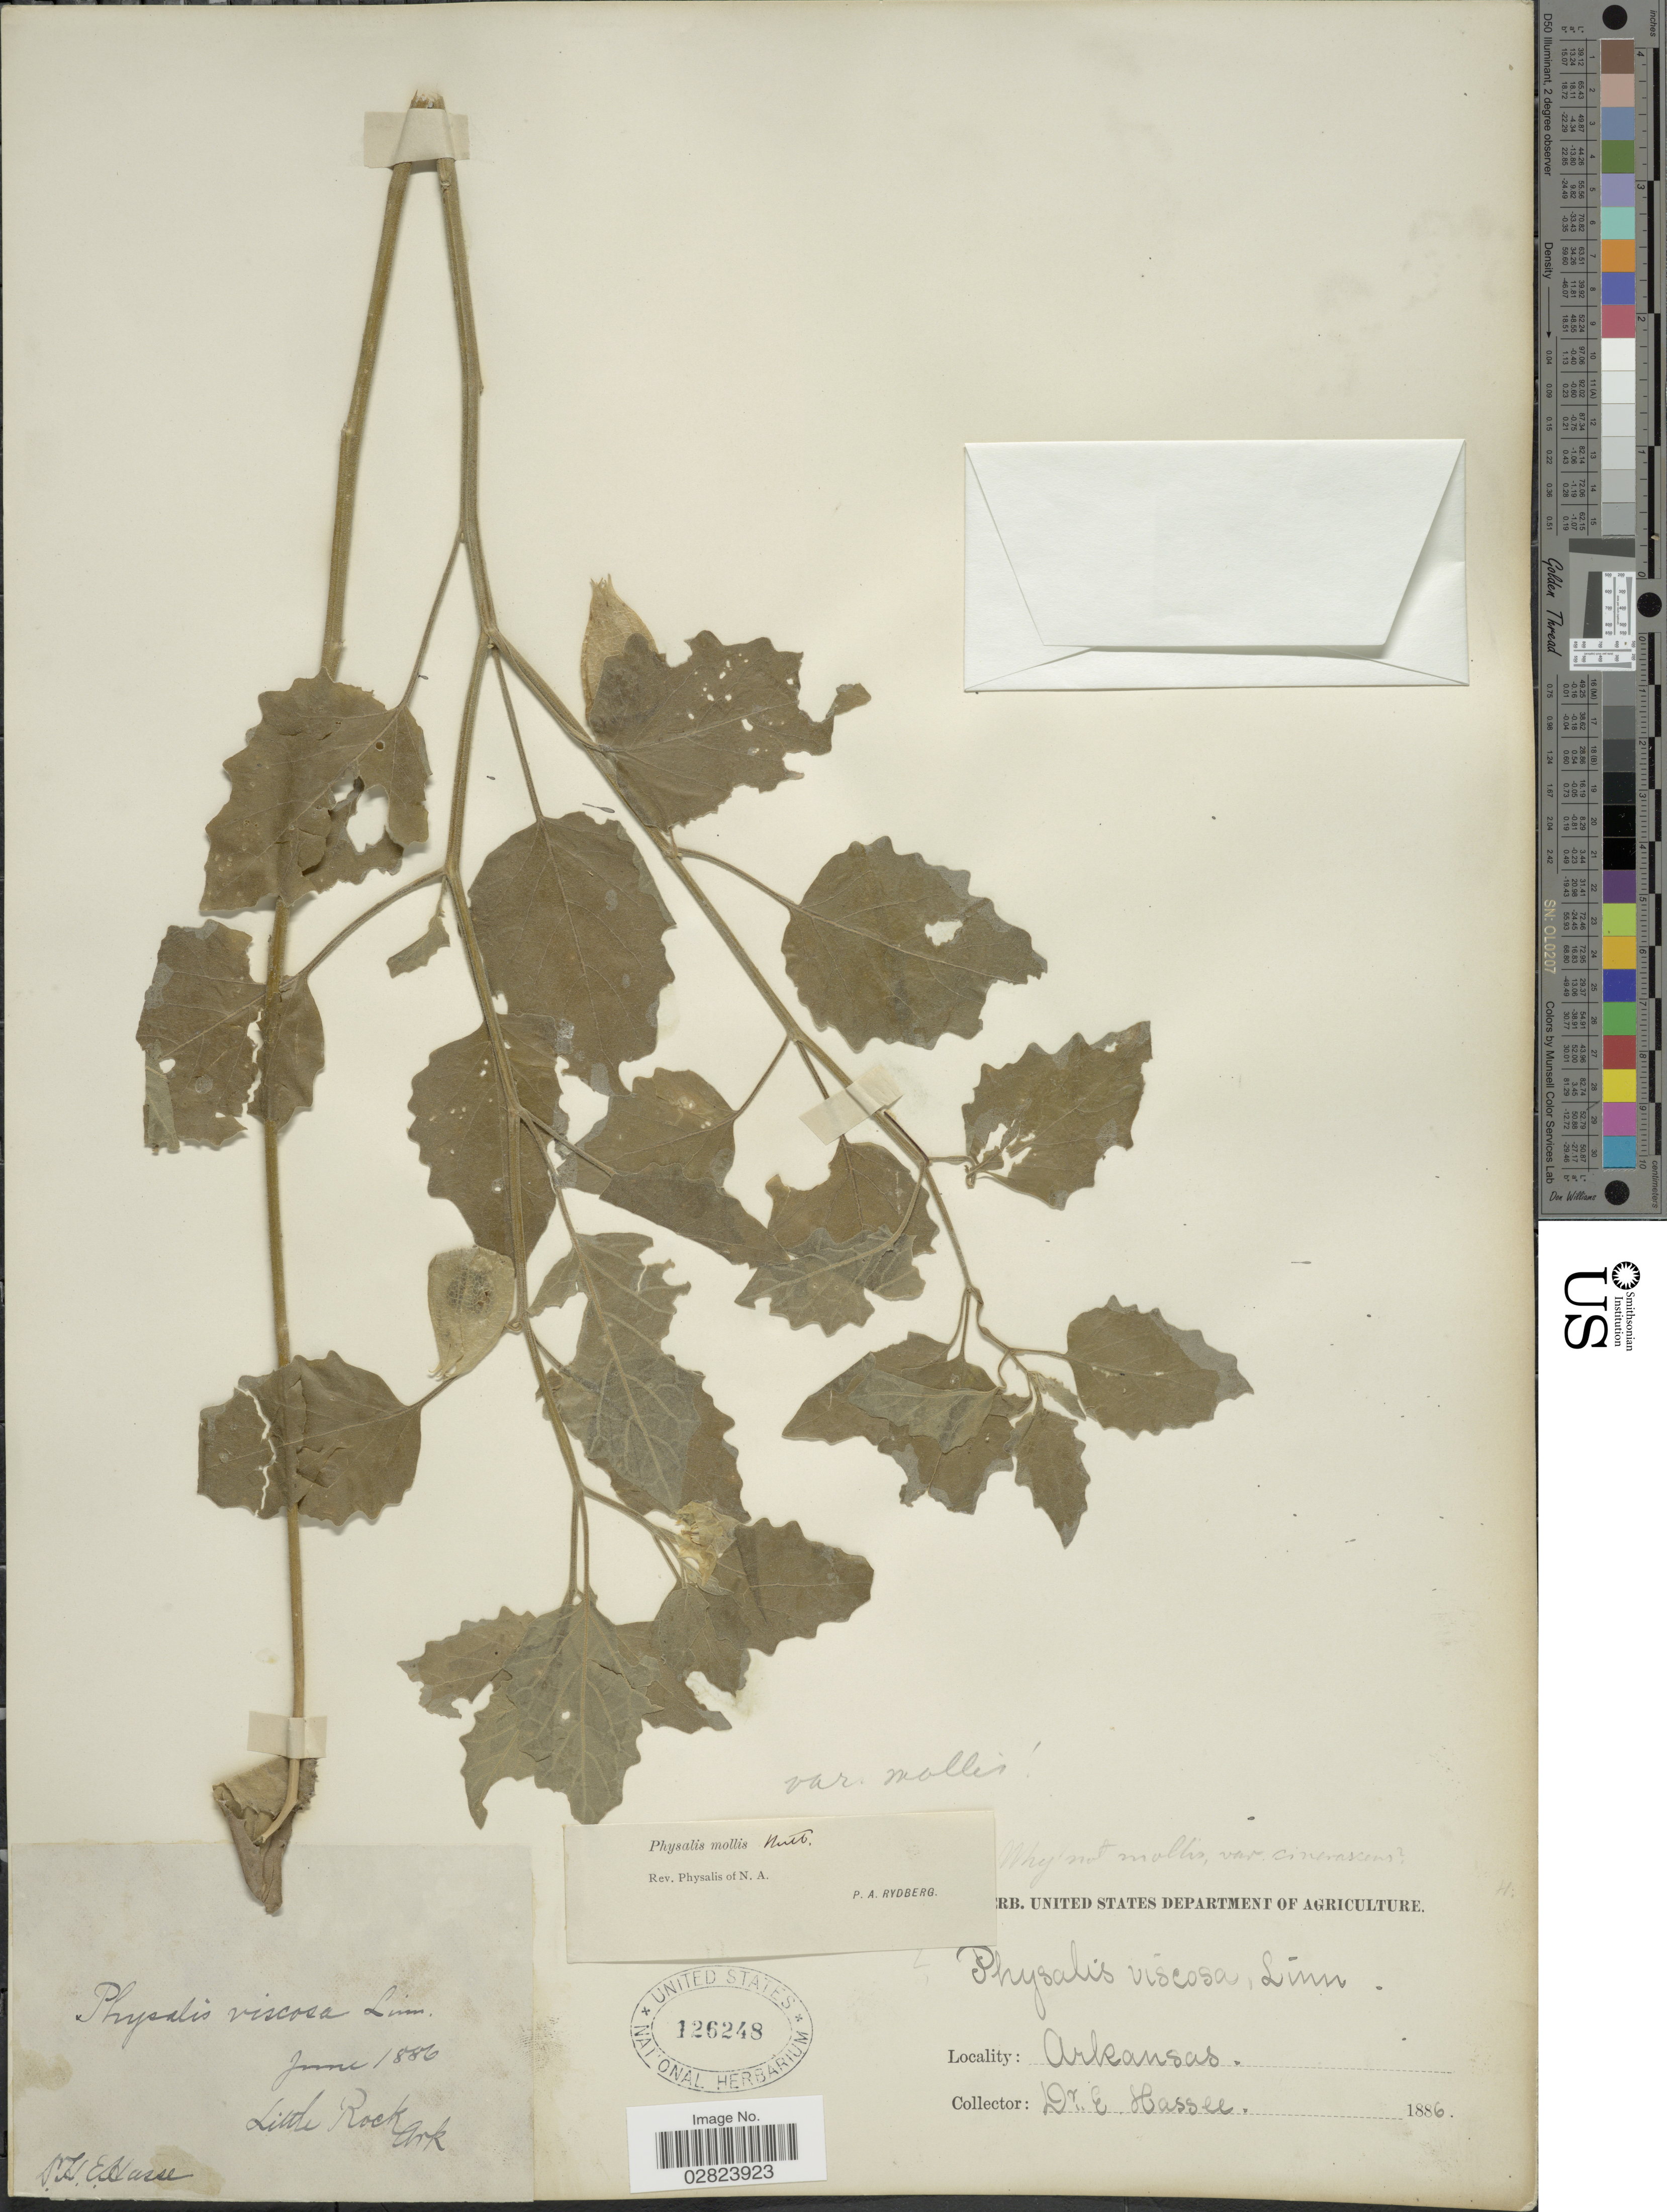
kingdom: Plantae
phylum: Tracheophyta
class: Magnoliopsida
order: Solanales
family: Solanaceae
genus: Physalis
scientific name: Physalis mollis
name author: Nutt.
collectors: H. E. Hasse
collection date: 1886-06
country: United States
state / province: Arkansas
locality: Little Rock.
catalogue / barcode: US 126248